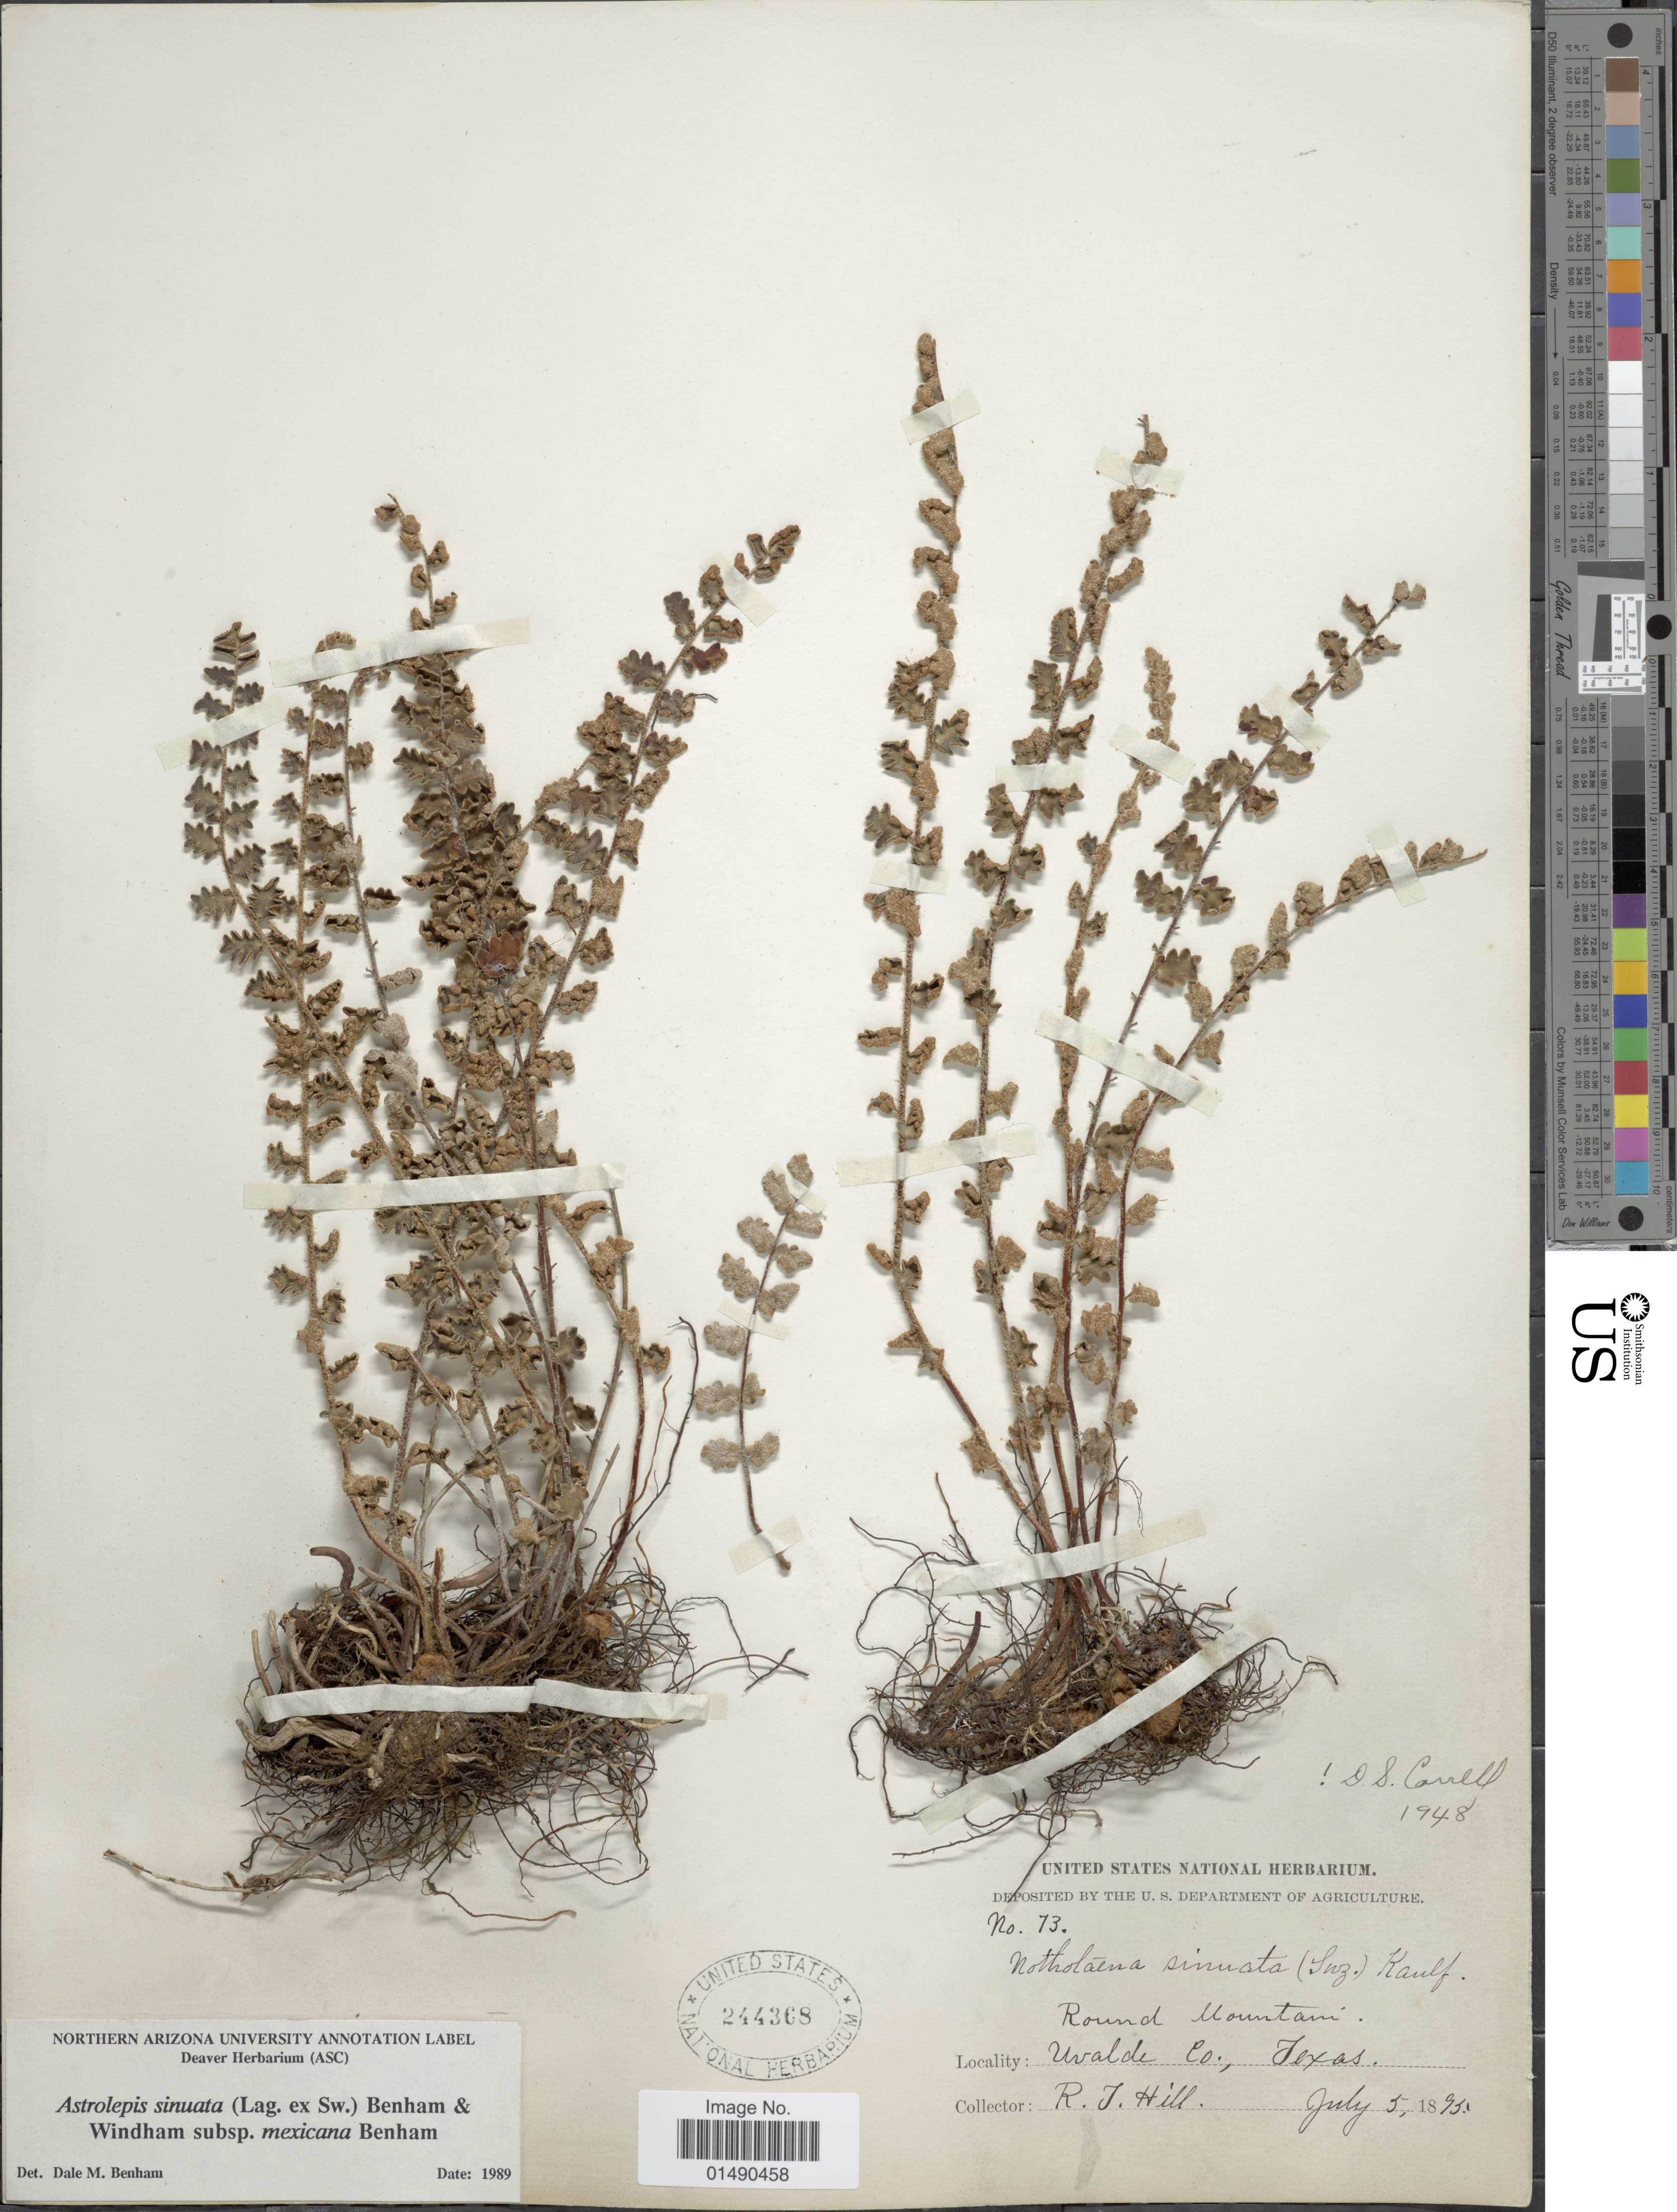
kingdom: Plantae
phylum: Tracheophyta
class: Polypodiopsida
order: Polypodiales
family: Pteridaceae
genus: Astrolepis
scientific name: Astrolepis integerrima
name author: (Hook.) D.M. Benham & Windham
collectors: R. J. Hill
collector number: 73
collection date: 1895-07-05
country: United States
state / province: Texas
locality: Round Mountain, Uvalde Co.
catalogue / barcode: US 244368